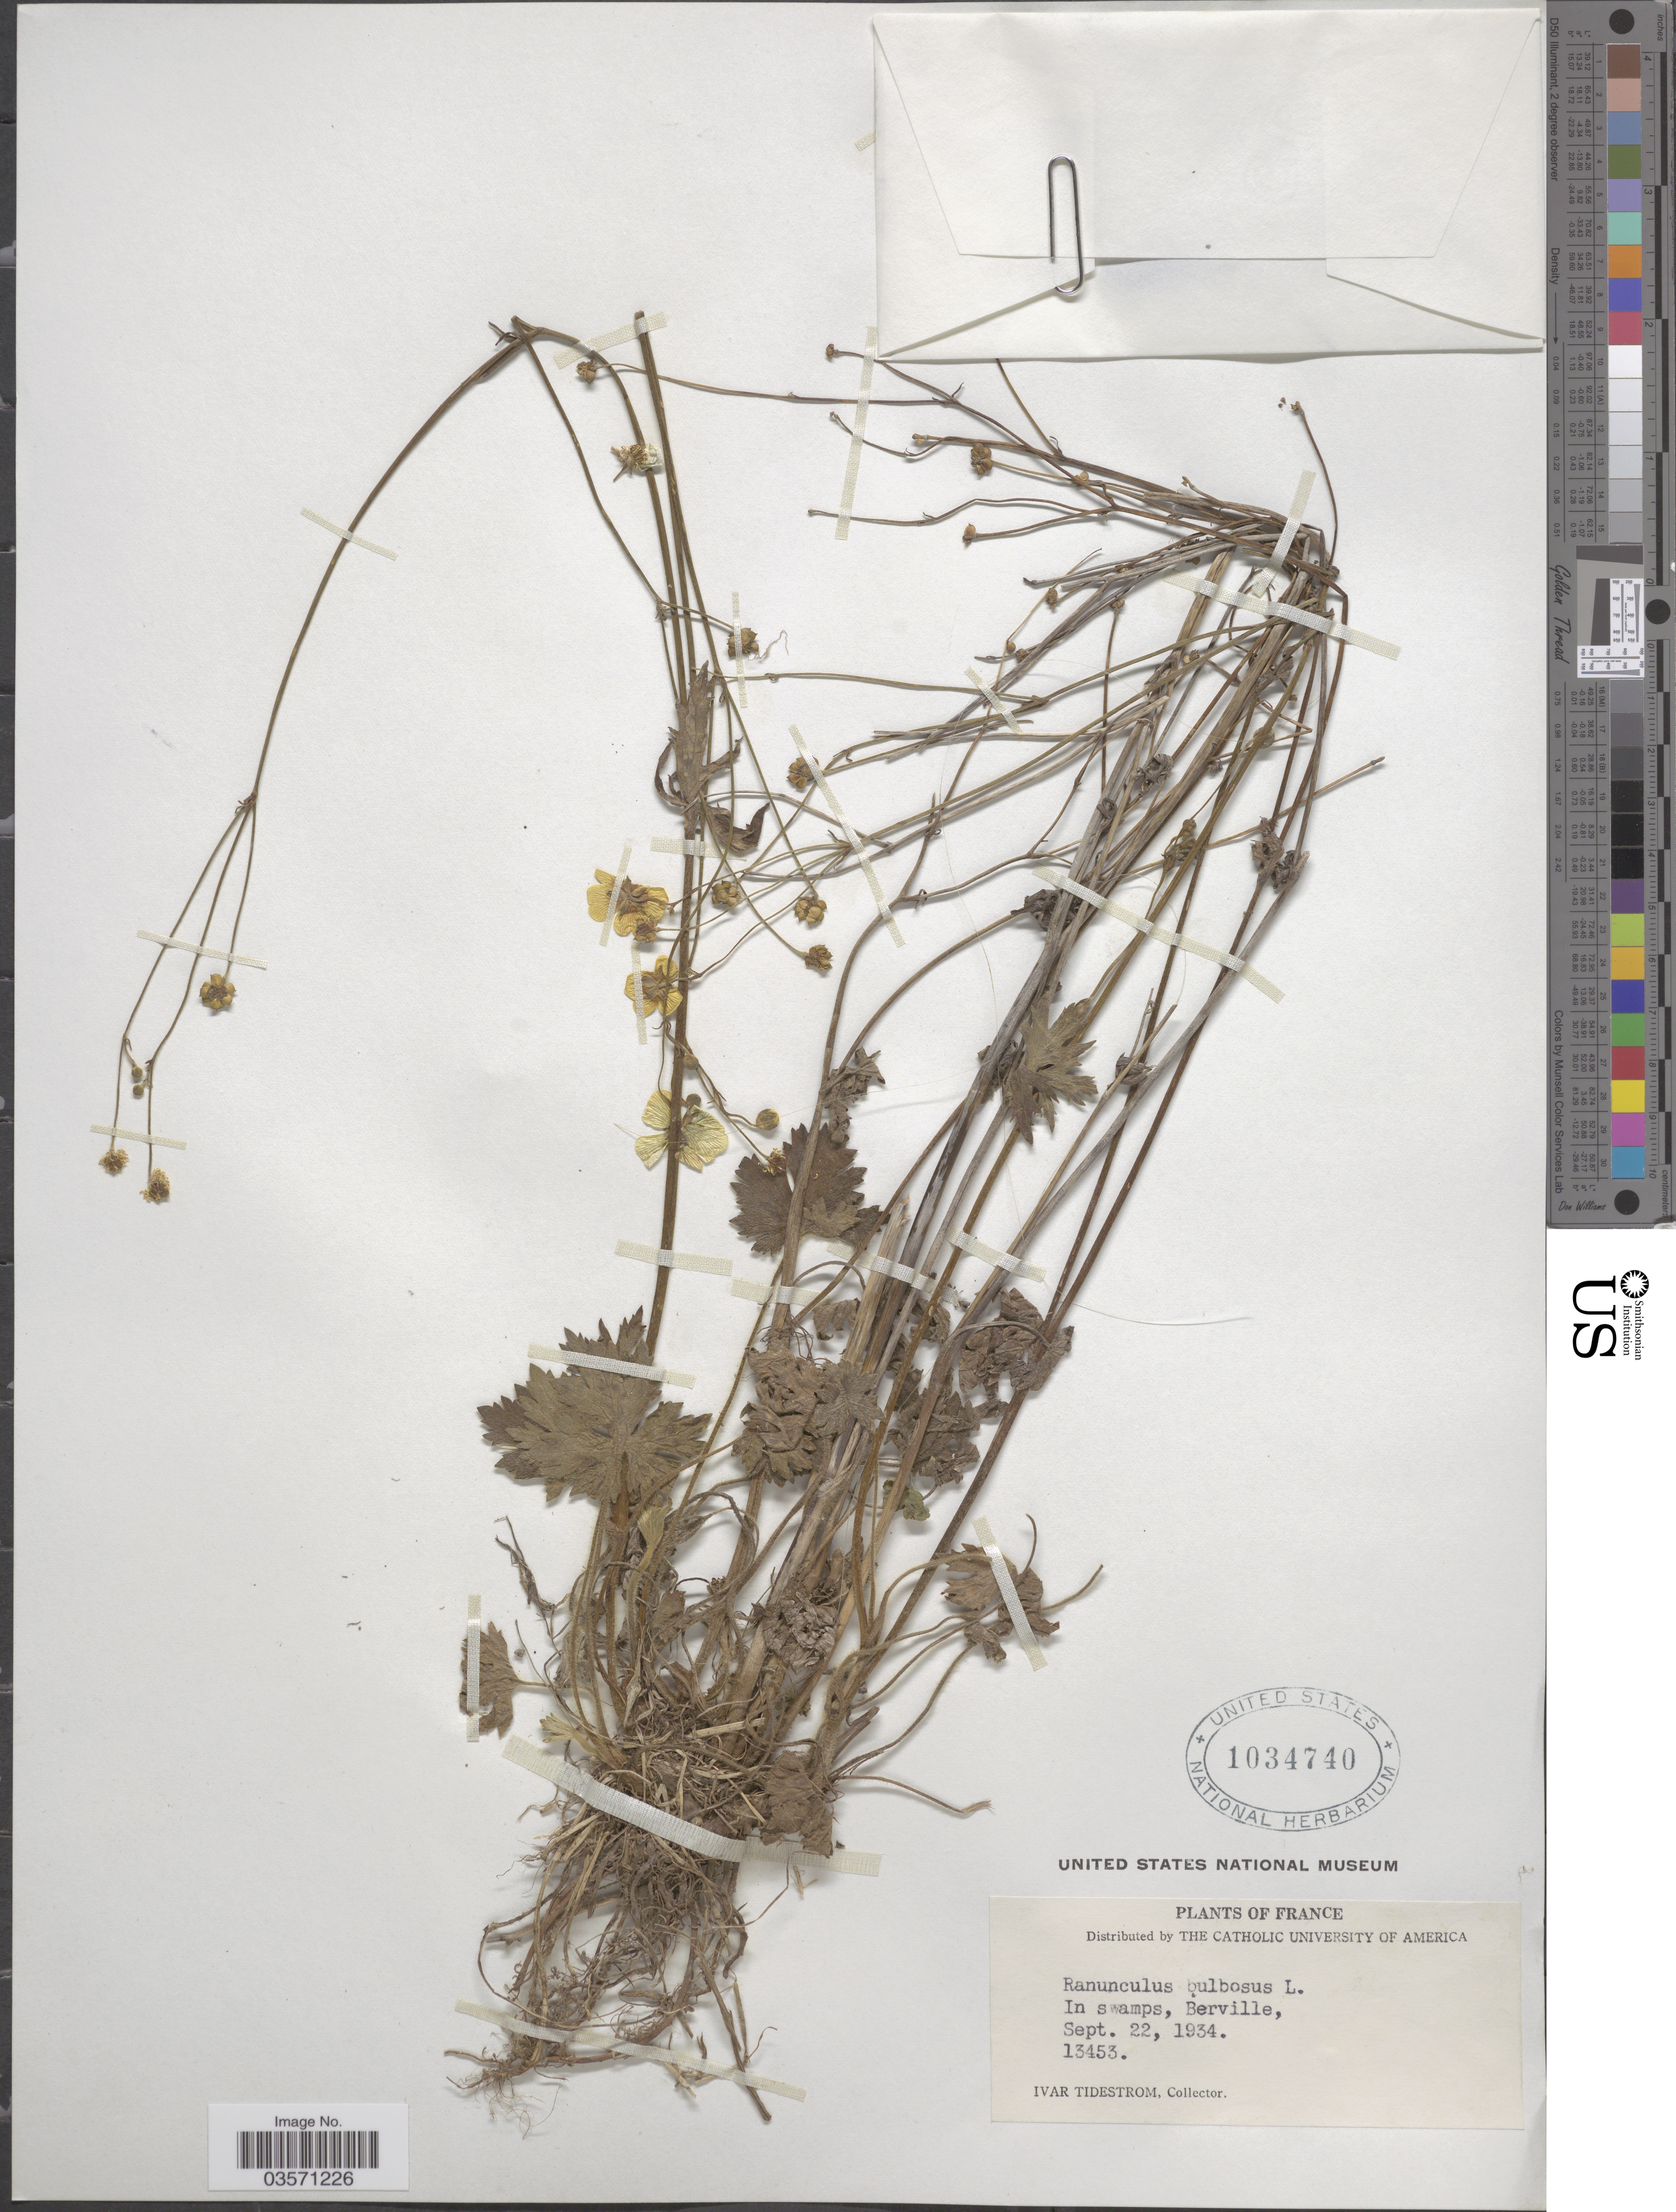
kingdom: Plantae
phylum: Tracheophyta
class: Magnoliopsida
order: Ranunculales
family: Ranunculaceae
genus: Ranunculus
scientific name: Ranunculus bulbosus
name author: L.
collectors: I. F. Tidestrom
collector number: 13453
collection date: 1934-09-22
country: France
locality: Berville.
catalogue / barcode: US 1034740